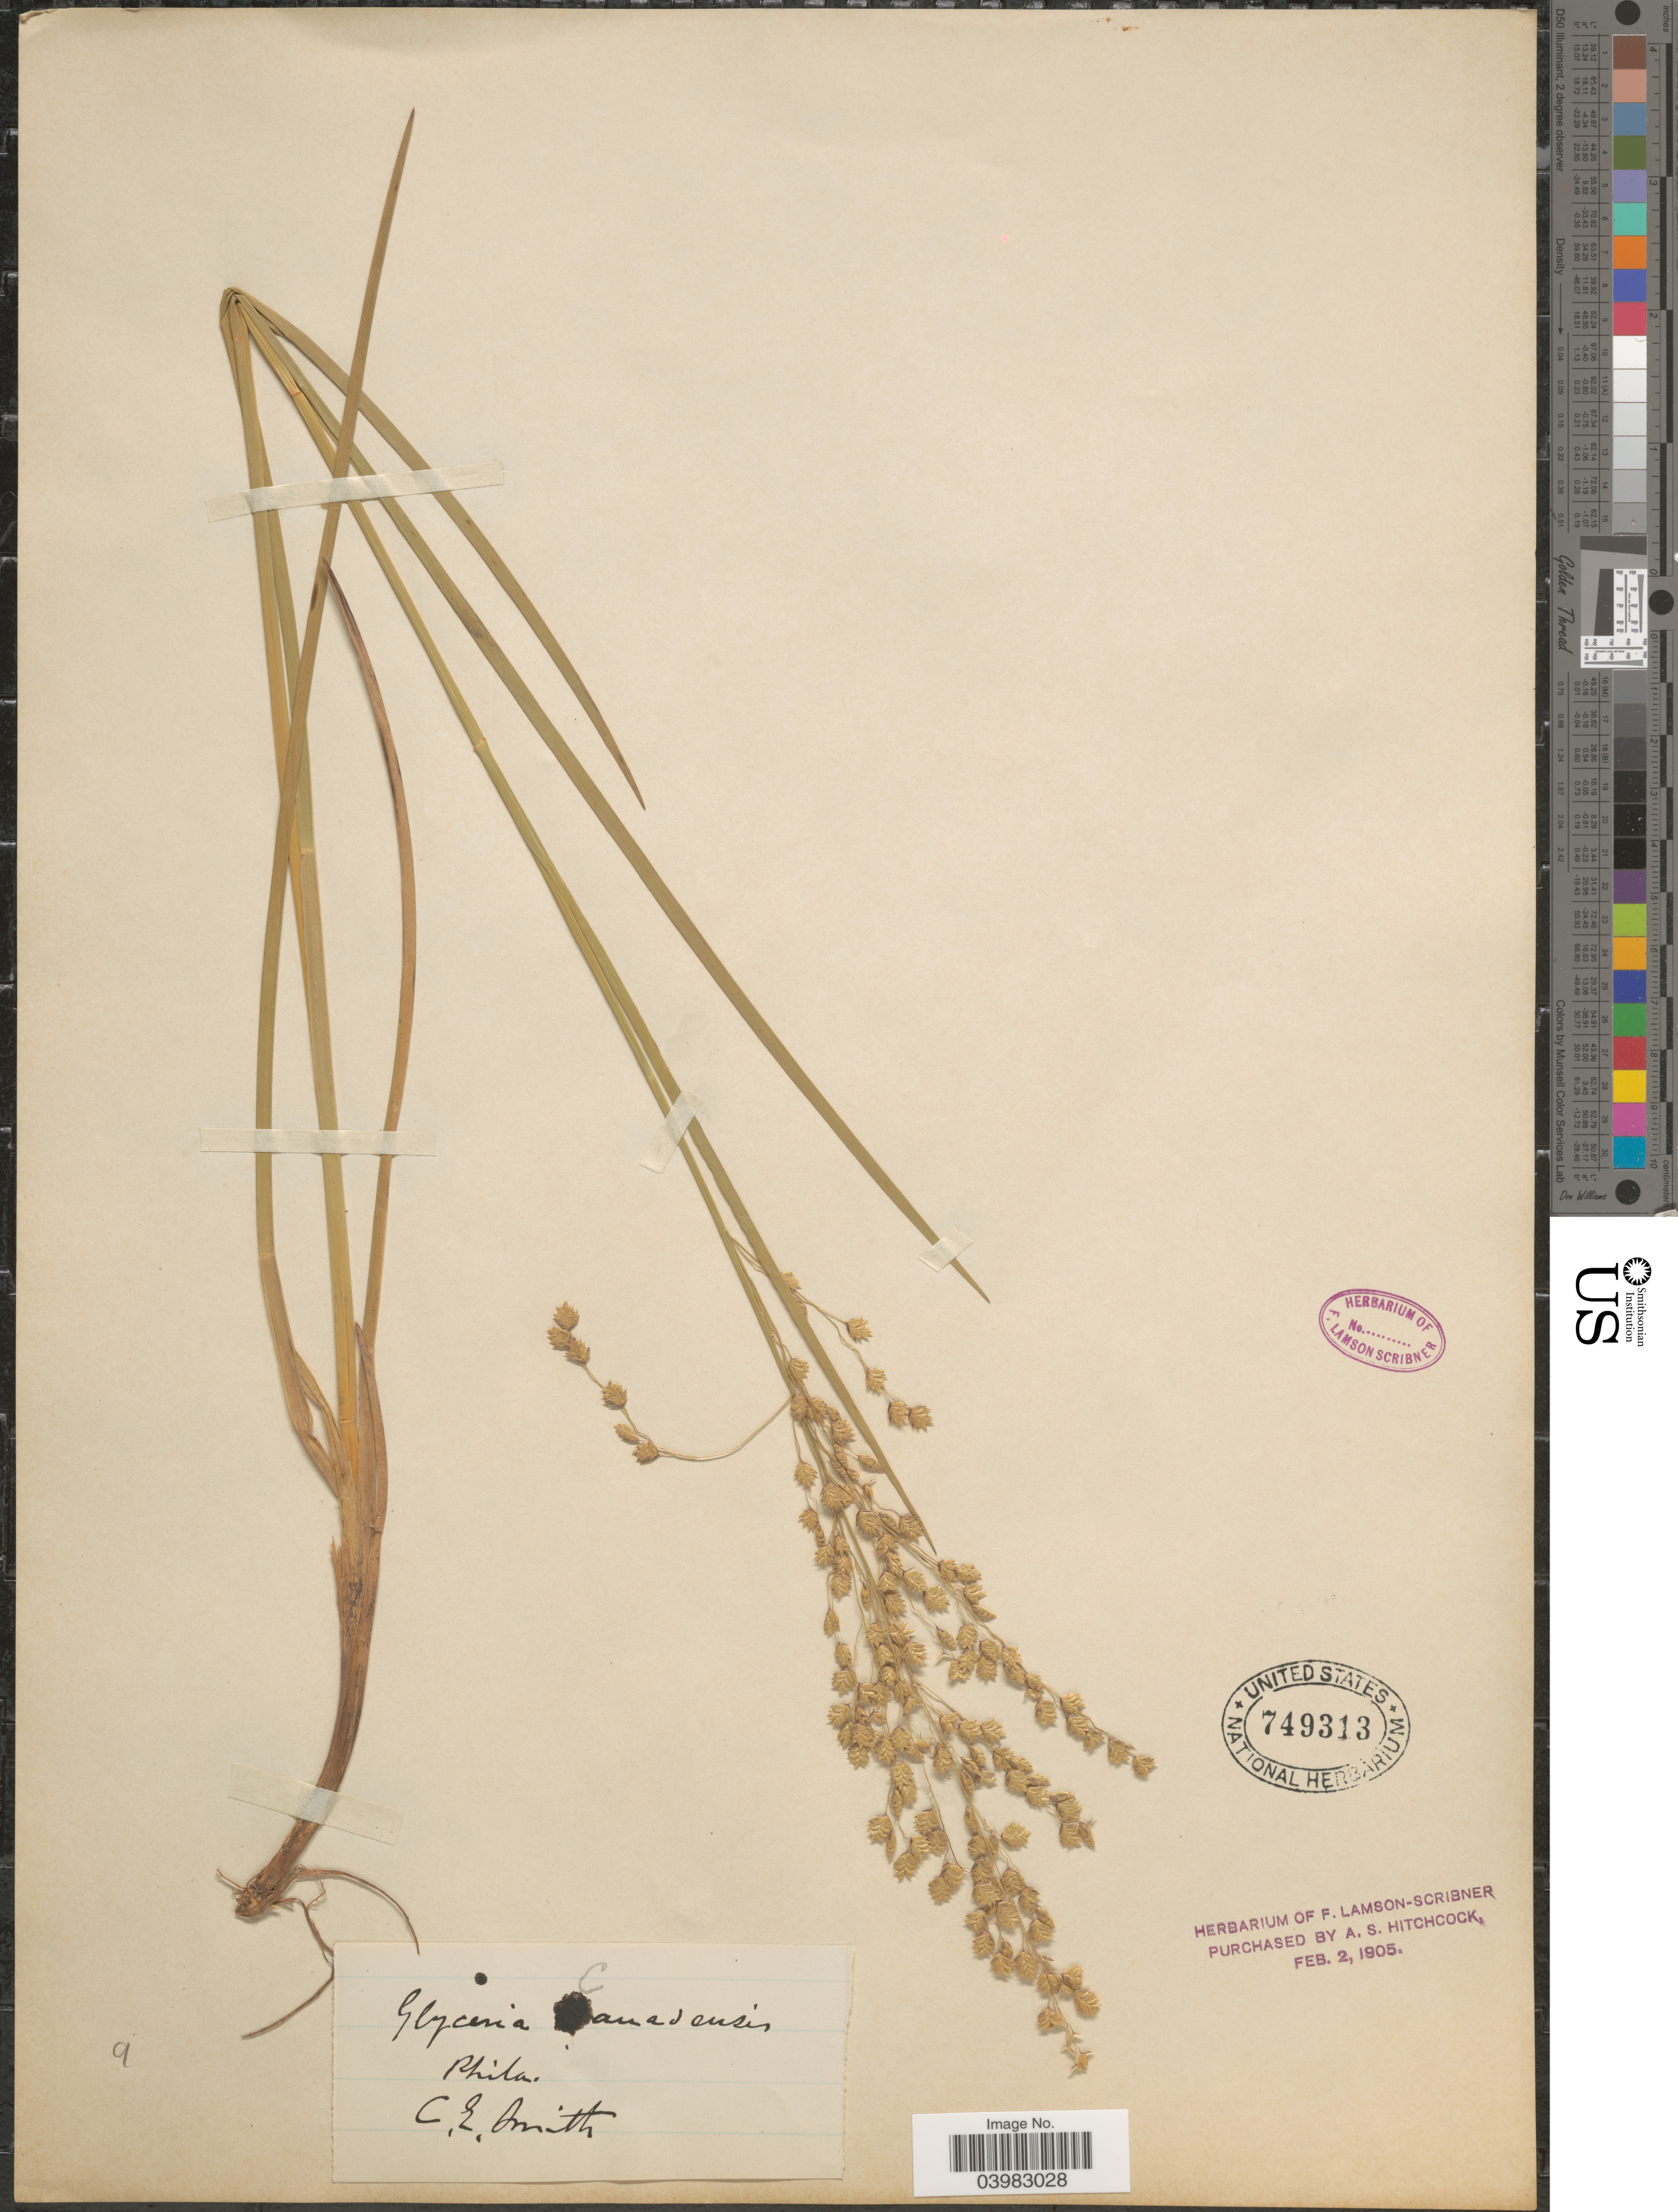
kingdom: Plantae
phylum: Tracheophyta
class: Liliopsida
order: Poales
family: Poaceae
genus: Glyceria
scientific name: Glyceria canadensis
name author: (Michx.) Trin.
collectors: C. E. Smith Jr.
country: United States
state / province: Pennsylvania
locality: Phila.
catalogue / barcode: US 749313